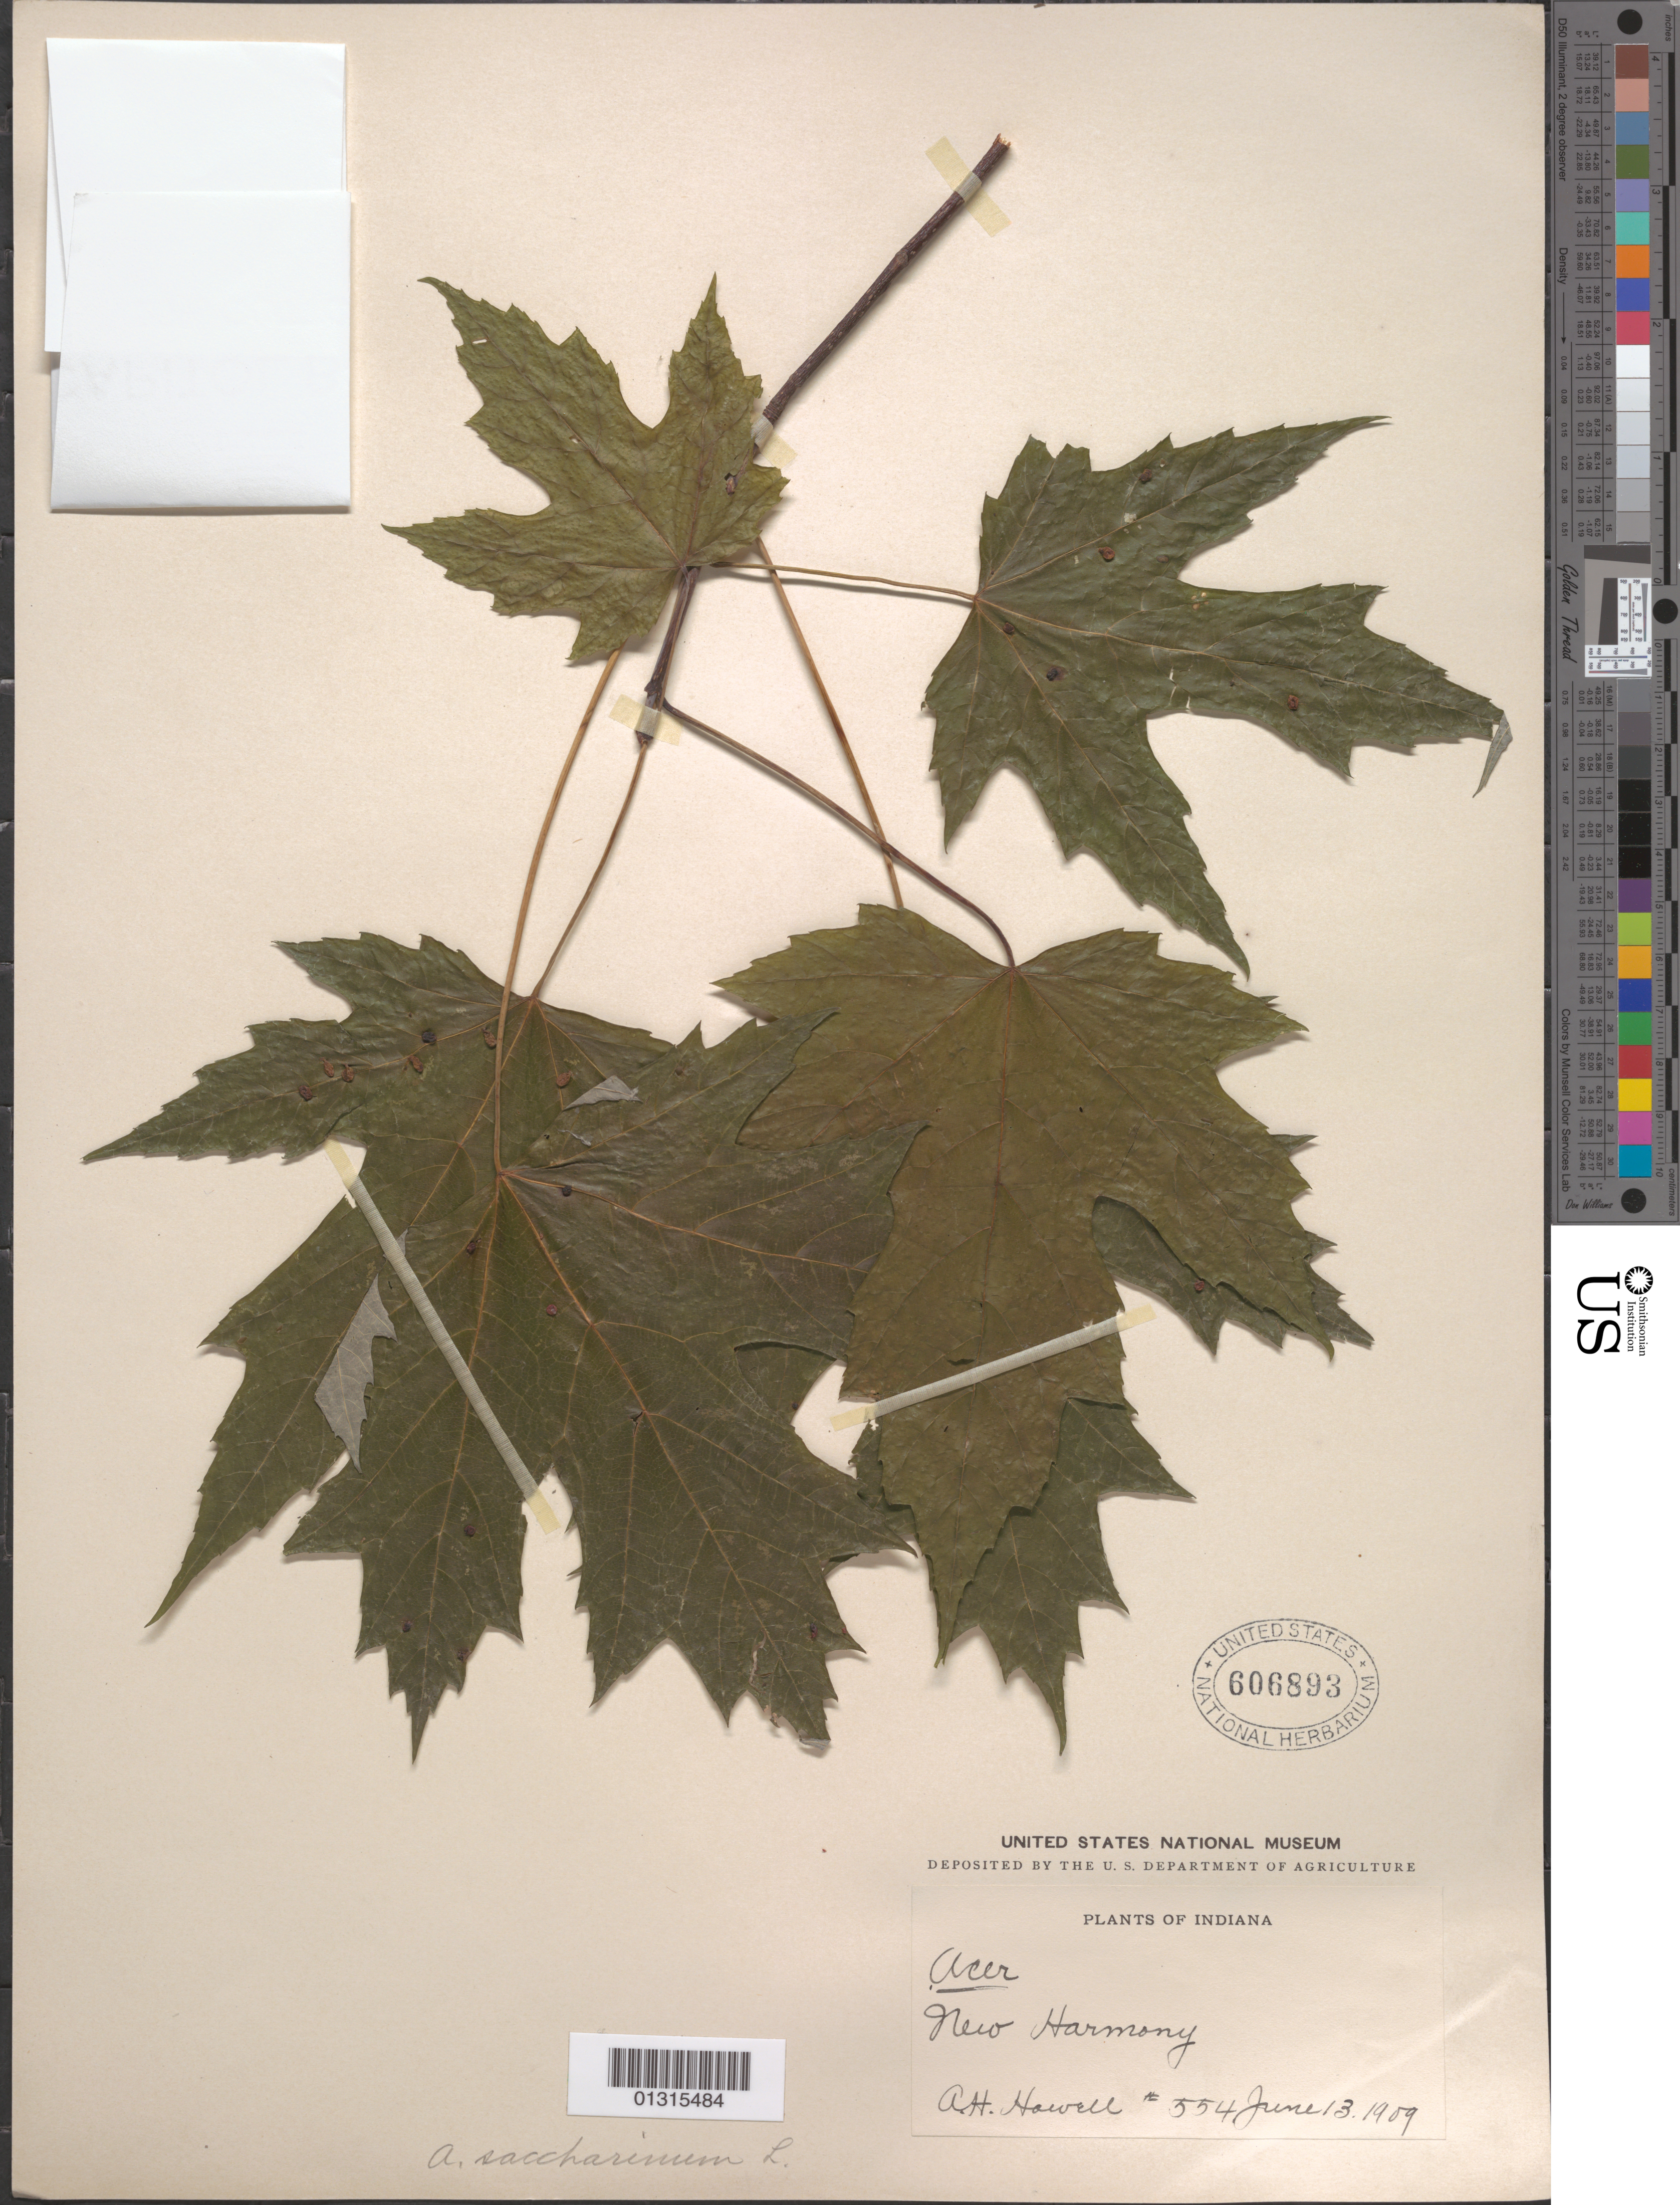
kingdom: Plantae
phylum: Tracheophyta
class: Magnoliopsida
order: Sapindales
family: Sapindaceae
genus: Acer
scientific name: Acer saccharinum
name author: L.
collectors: A. H. Howell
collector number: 554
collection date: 1909-06-13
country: United States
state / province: Indiana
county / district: Posey County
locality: New Harmony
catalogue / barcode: US 606893